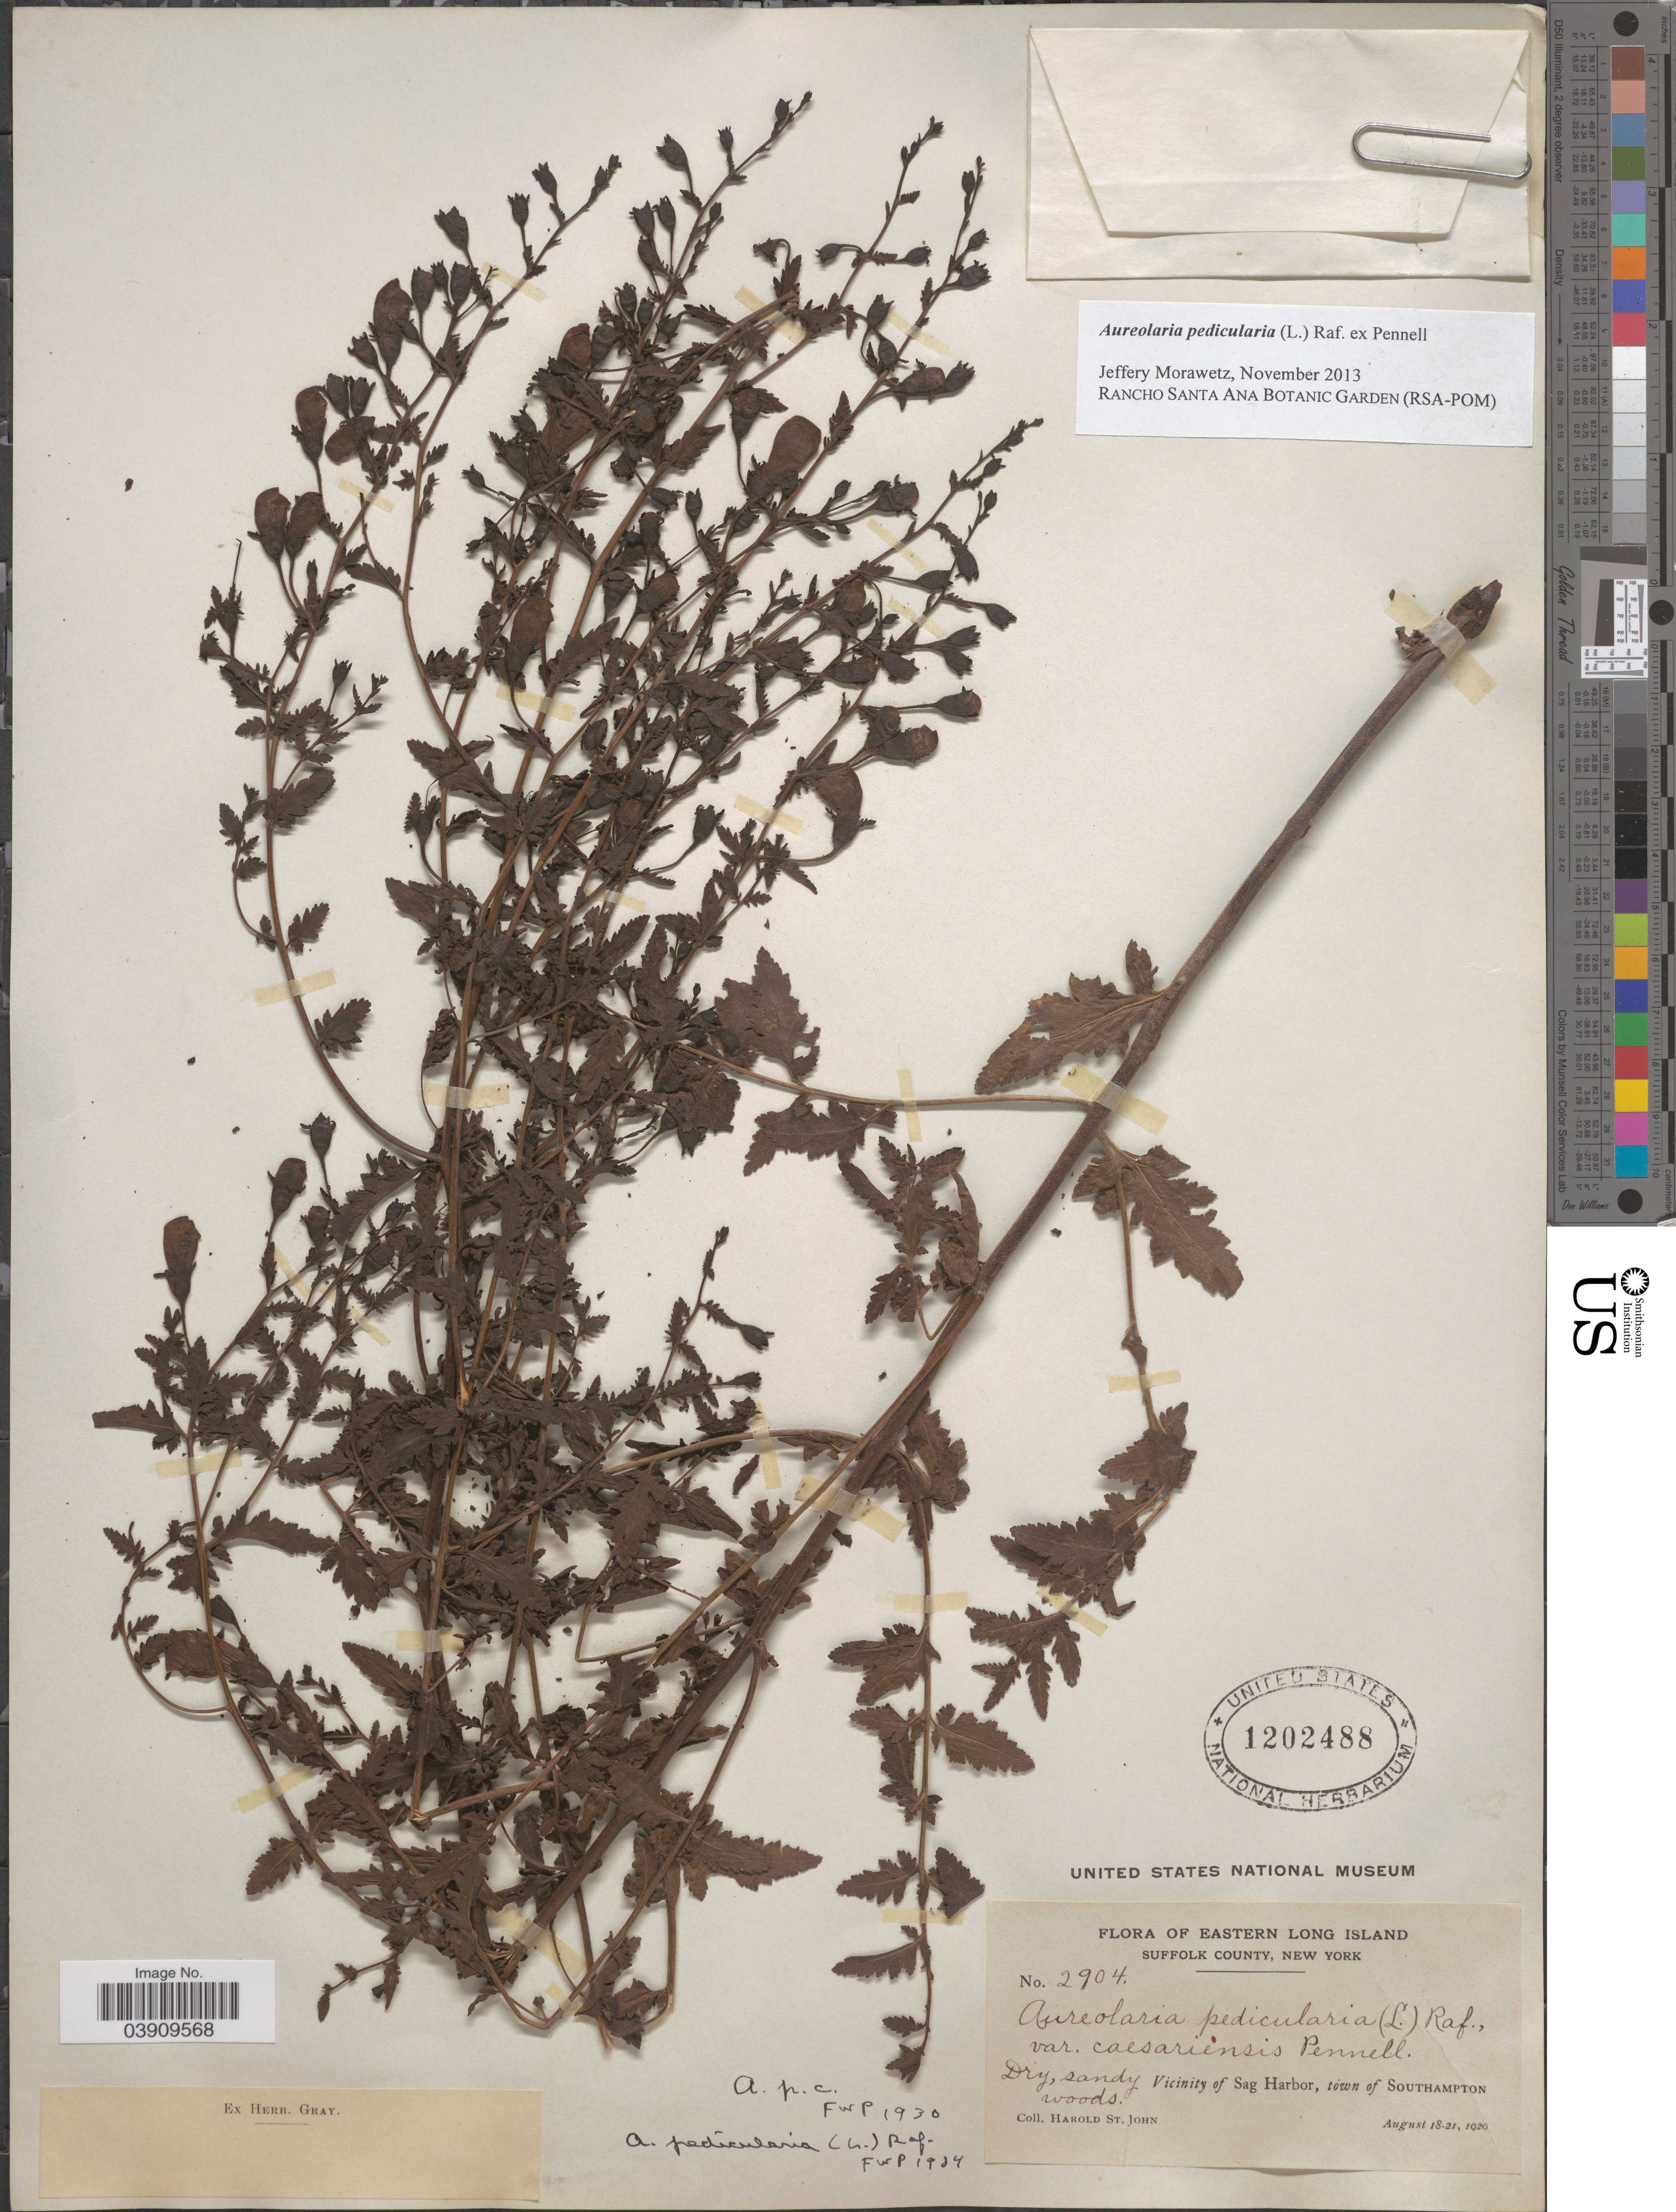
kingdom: Plantae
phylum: Tracheophyta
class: Magnoliopsida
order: Lamiales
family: Orobanchaceae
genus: Aureolaria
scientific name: Aureolaria pedicularia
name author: (L.) Raf. ex Farw.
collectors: H. St. John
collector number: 2904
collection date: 1920-08-18/1920-08-21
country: United States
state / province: New York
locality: Eastern Long Island. Suffolk County. Vicinity of Sag Harbor, town of Southampton.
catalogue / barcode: US 1202488